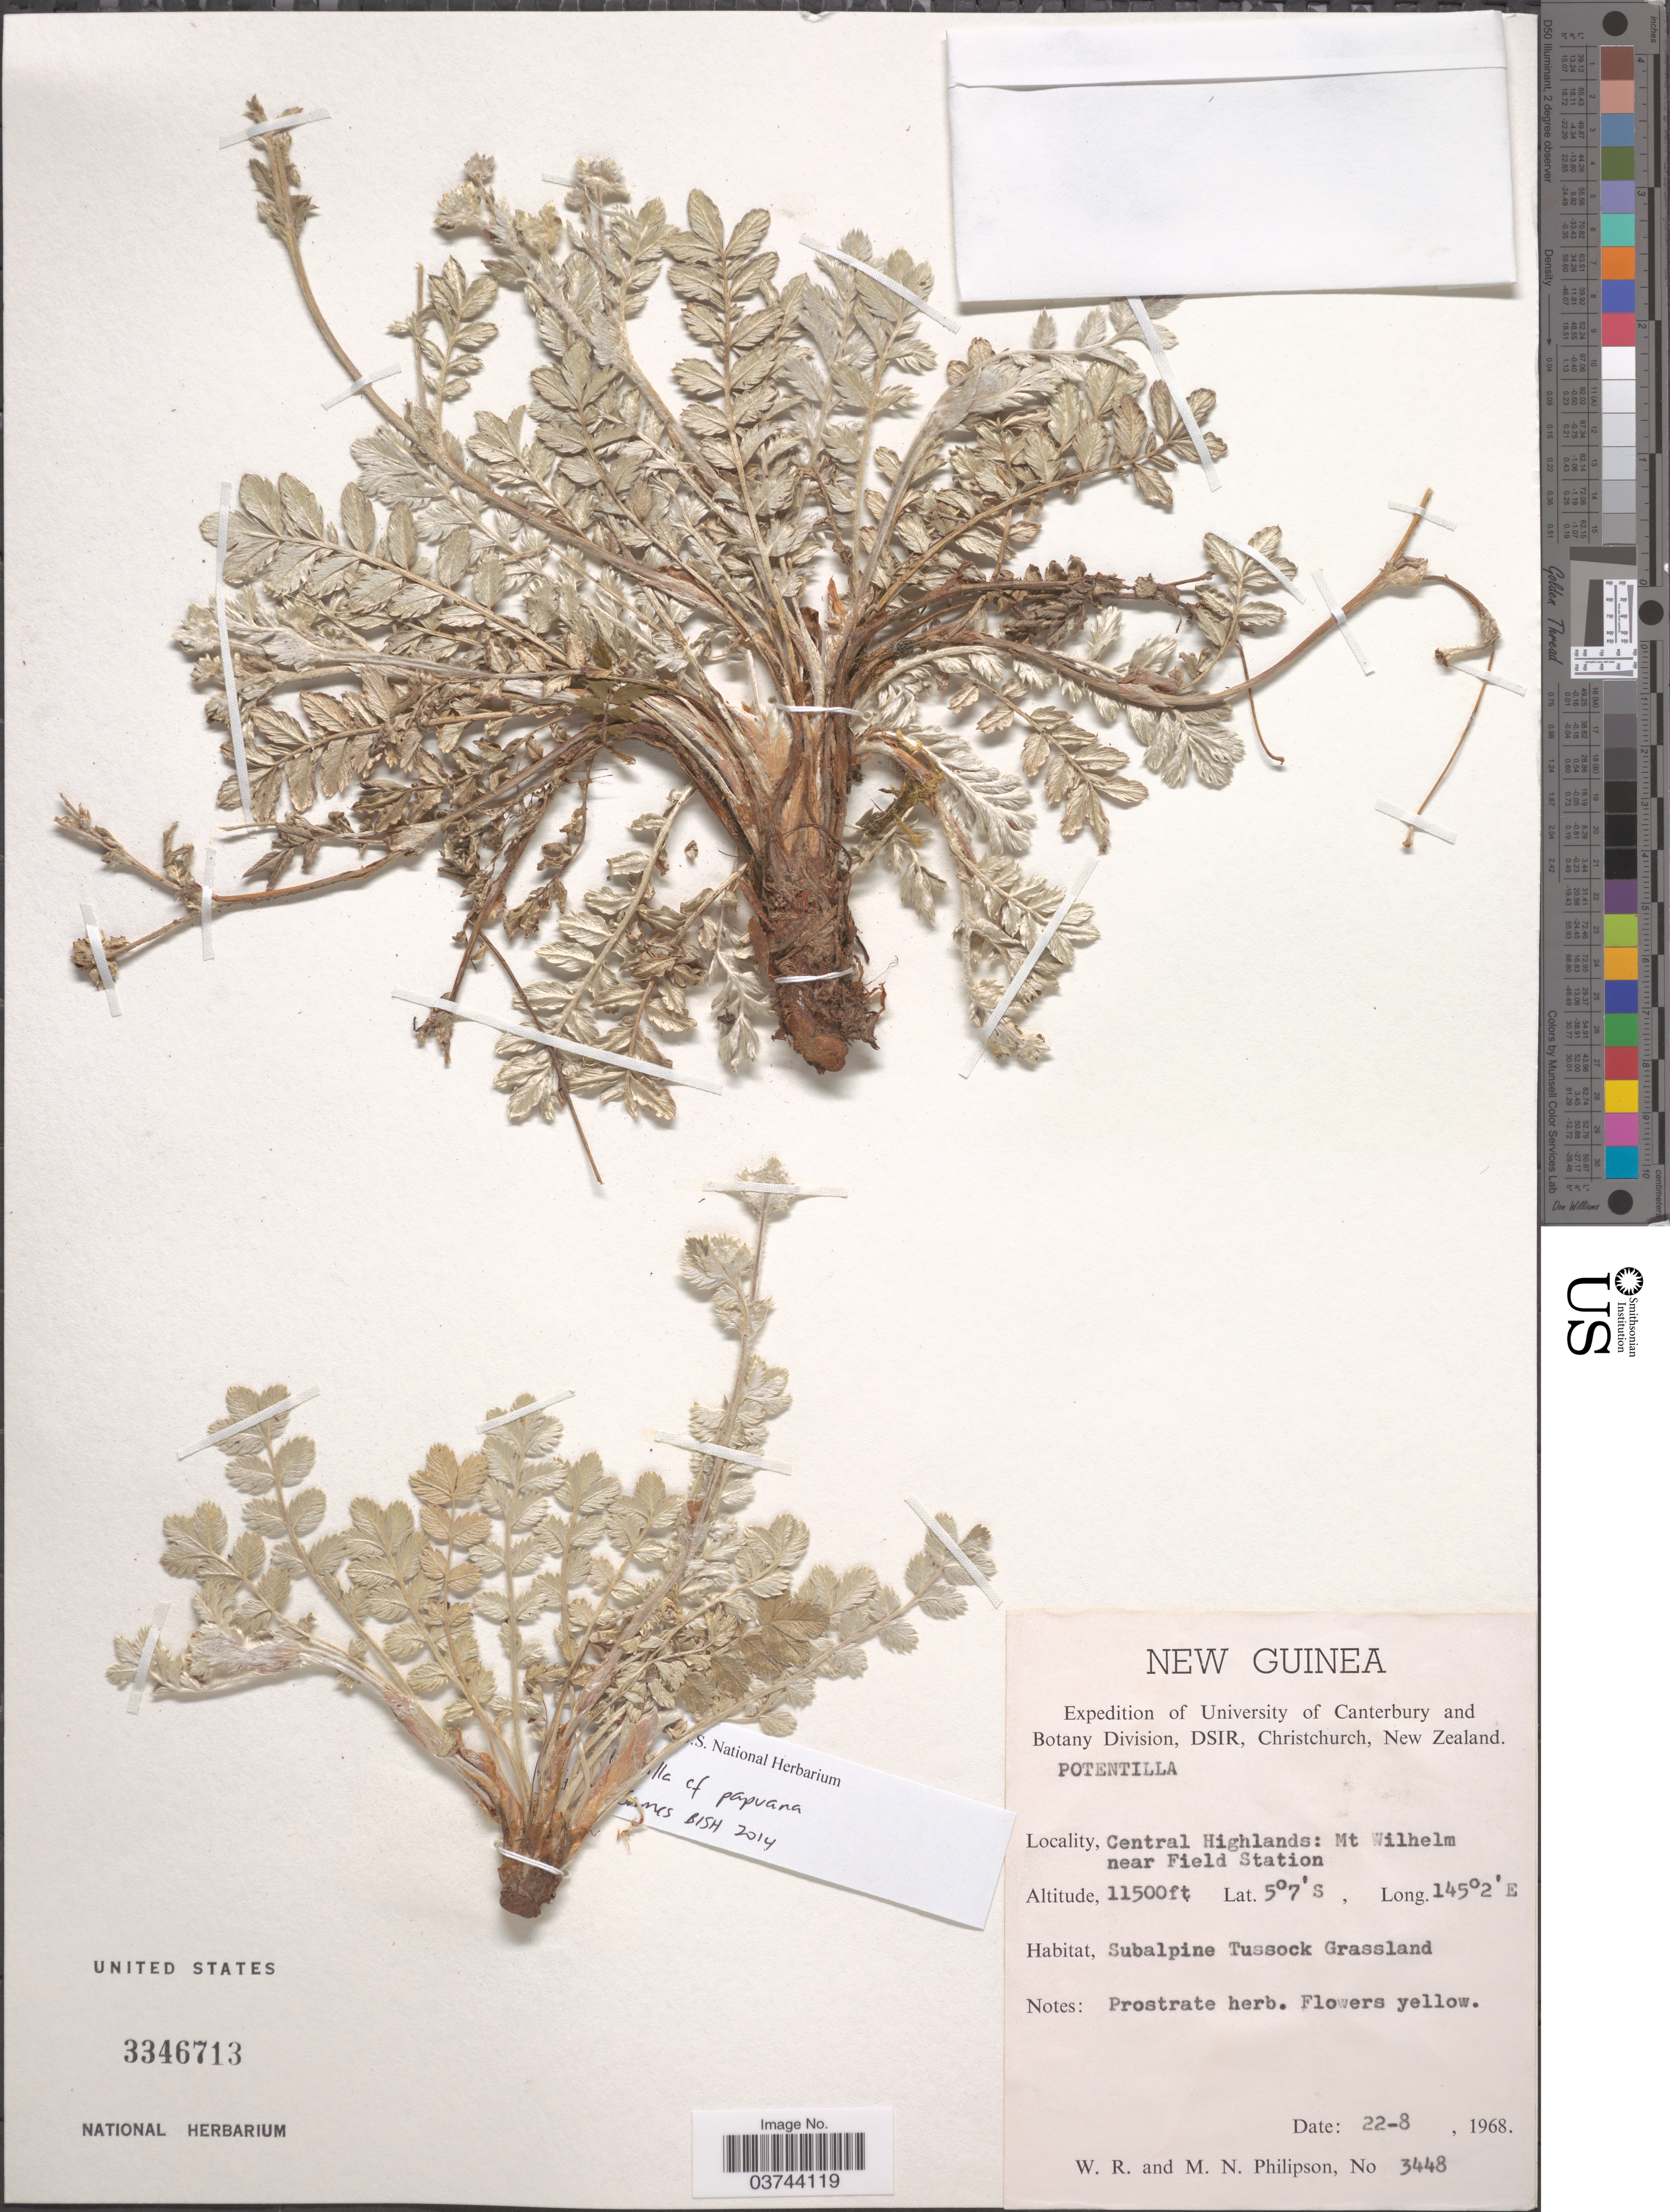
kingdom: Plantae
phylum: Tracheophyta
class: Magnoliopsida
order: Rosales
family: Rosaceae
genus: Potentilla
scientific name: Potentilla papuana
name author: Focke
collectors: W. R. Philipson & M. Philipson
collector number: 3448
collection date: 1968-08-22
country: Papua New Guinea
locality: New Guinea. Central Highlands: Mt Wilhelm near Field Station.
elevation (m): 3505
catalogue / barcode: US 3346713